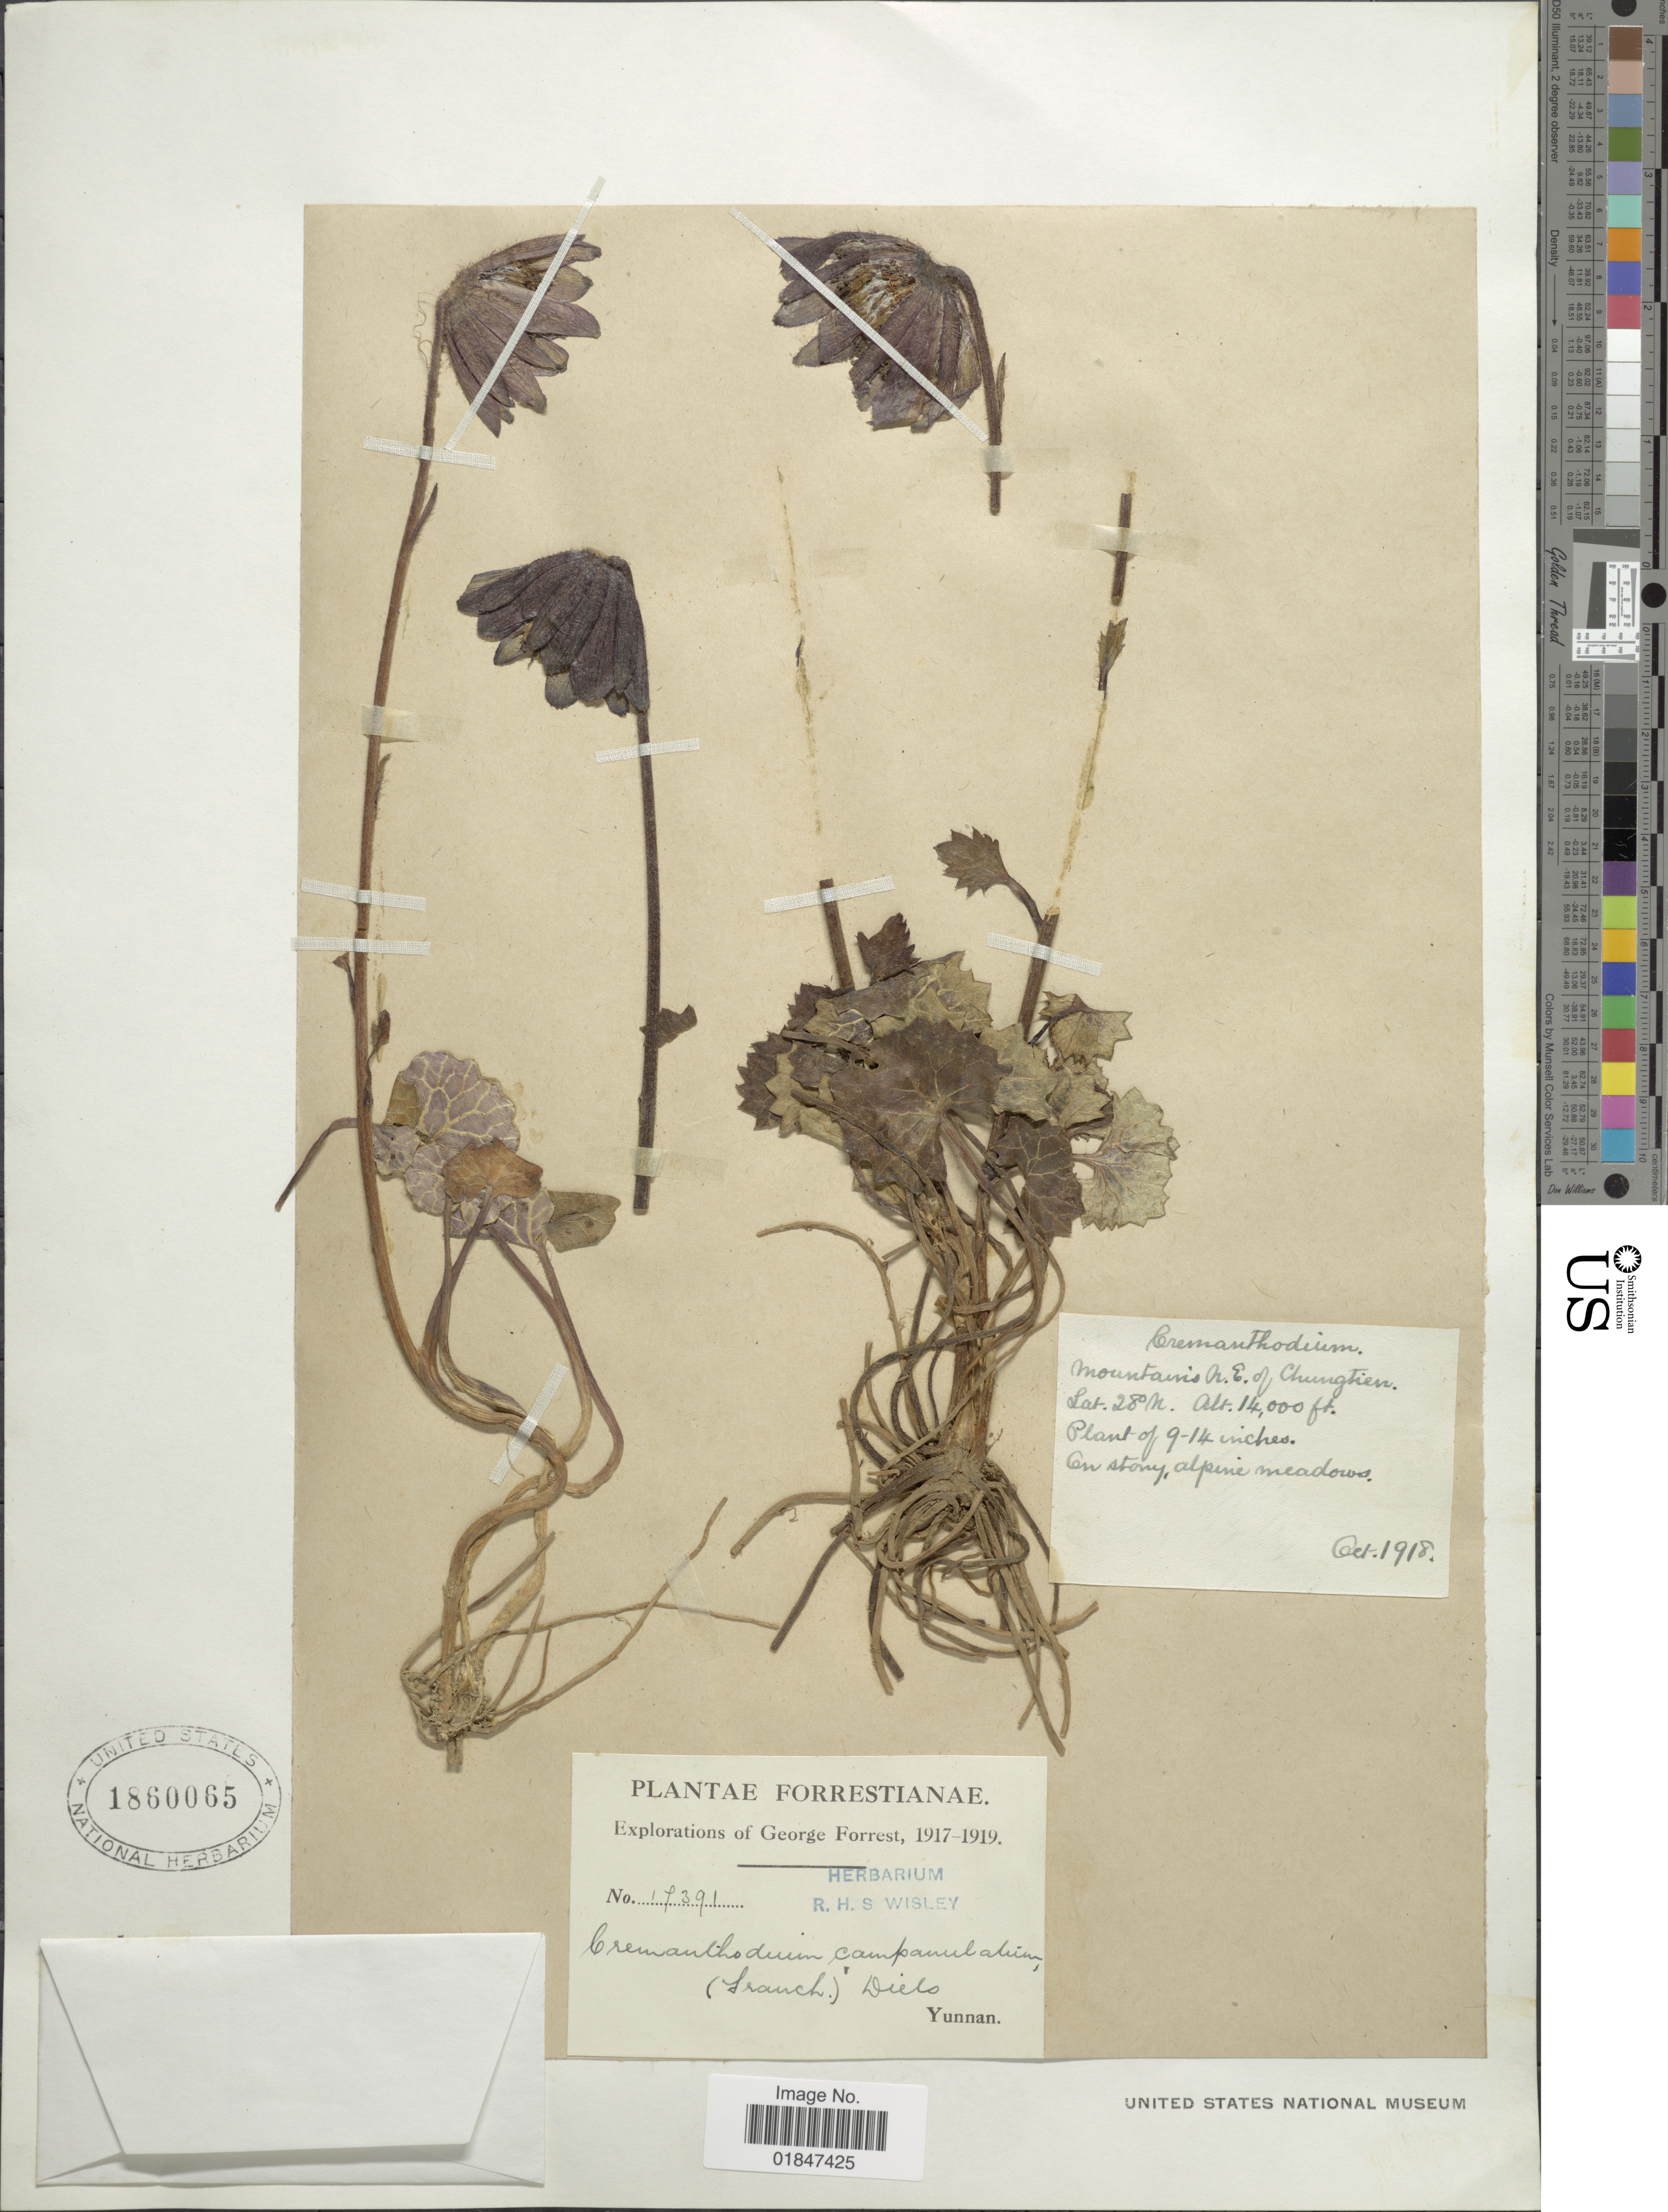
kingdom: Plantae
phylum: Tracheophyta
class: Magnoliopsida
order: Asterales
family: Asteraceae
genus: Cremanthodium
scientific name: Cremanthodium campanulatum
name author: Diels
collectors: G. Forrest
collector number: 17391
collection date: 1918-10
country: China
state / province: Yunnan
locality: Mountains N.E. of Chungtien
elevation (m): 4267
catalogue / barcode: US 1860065